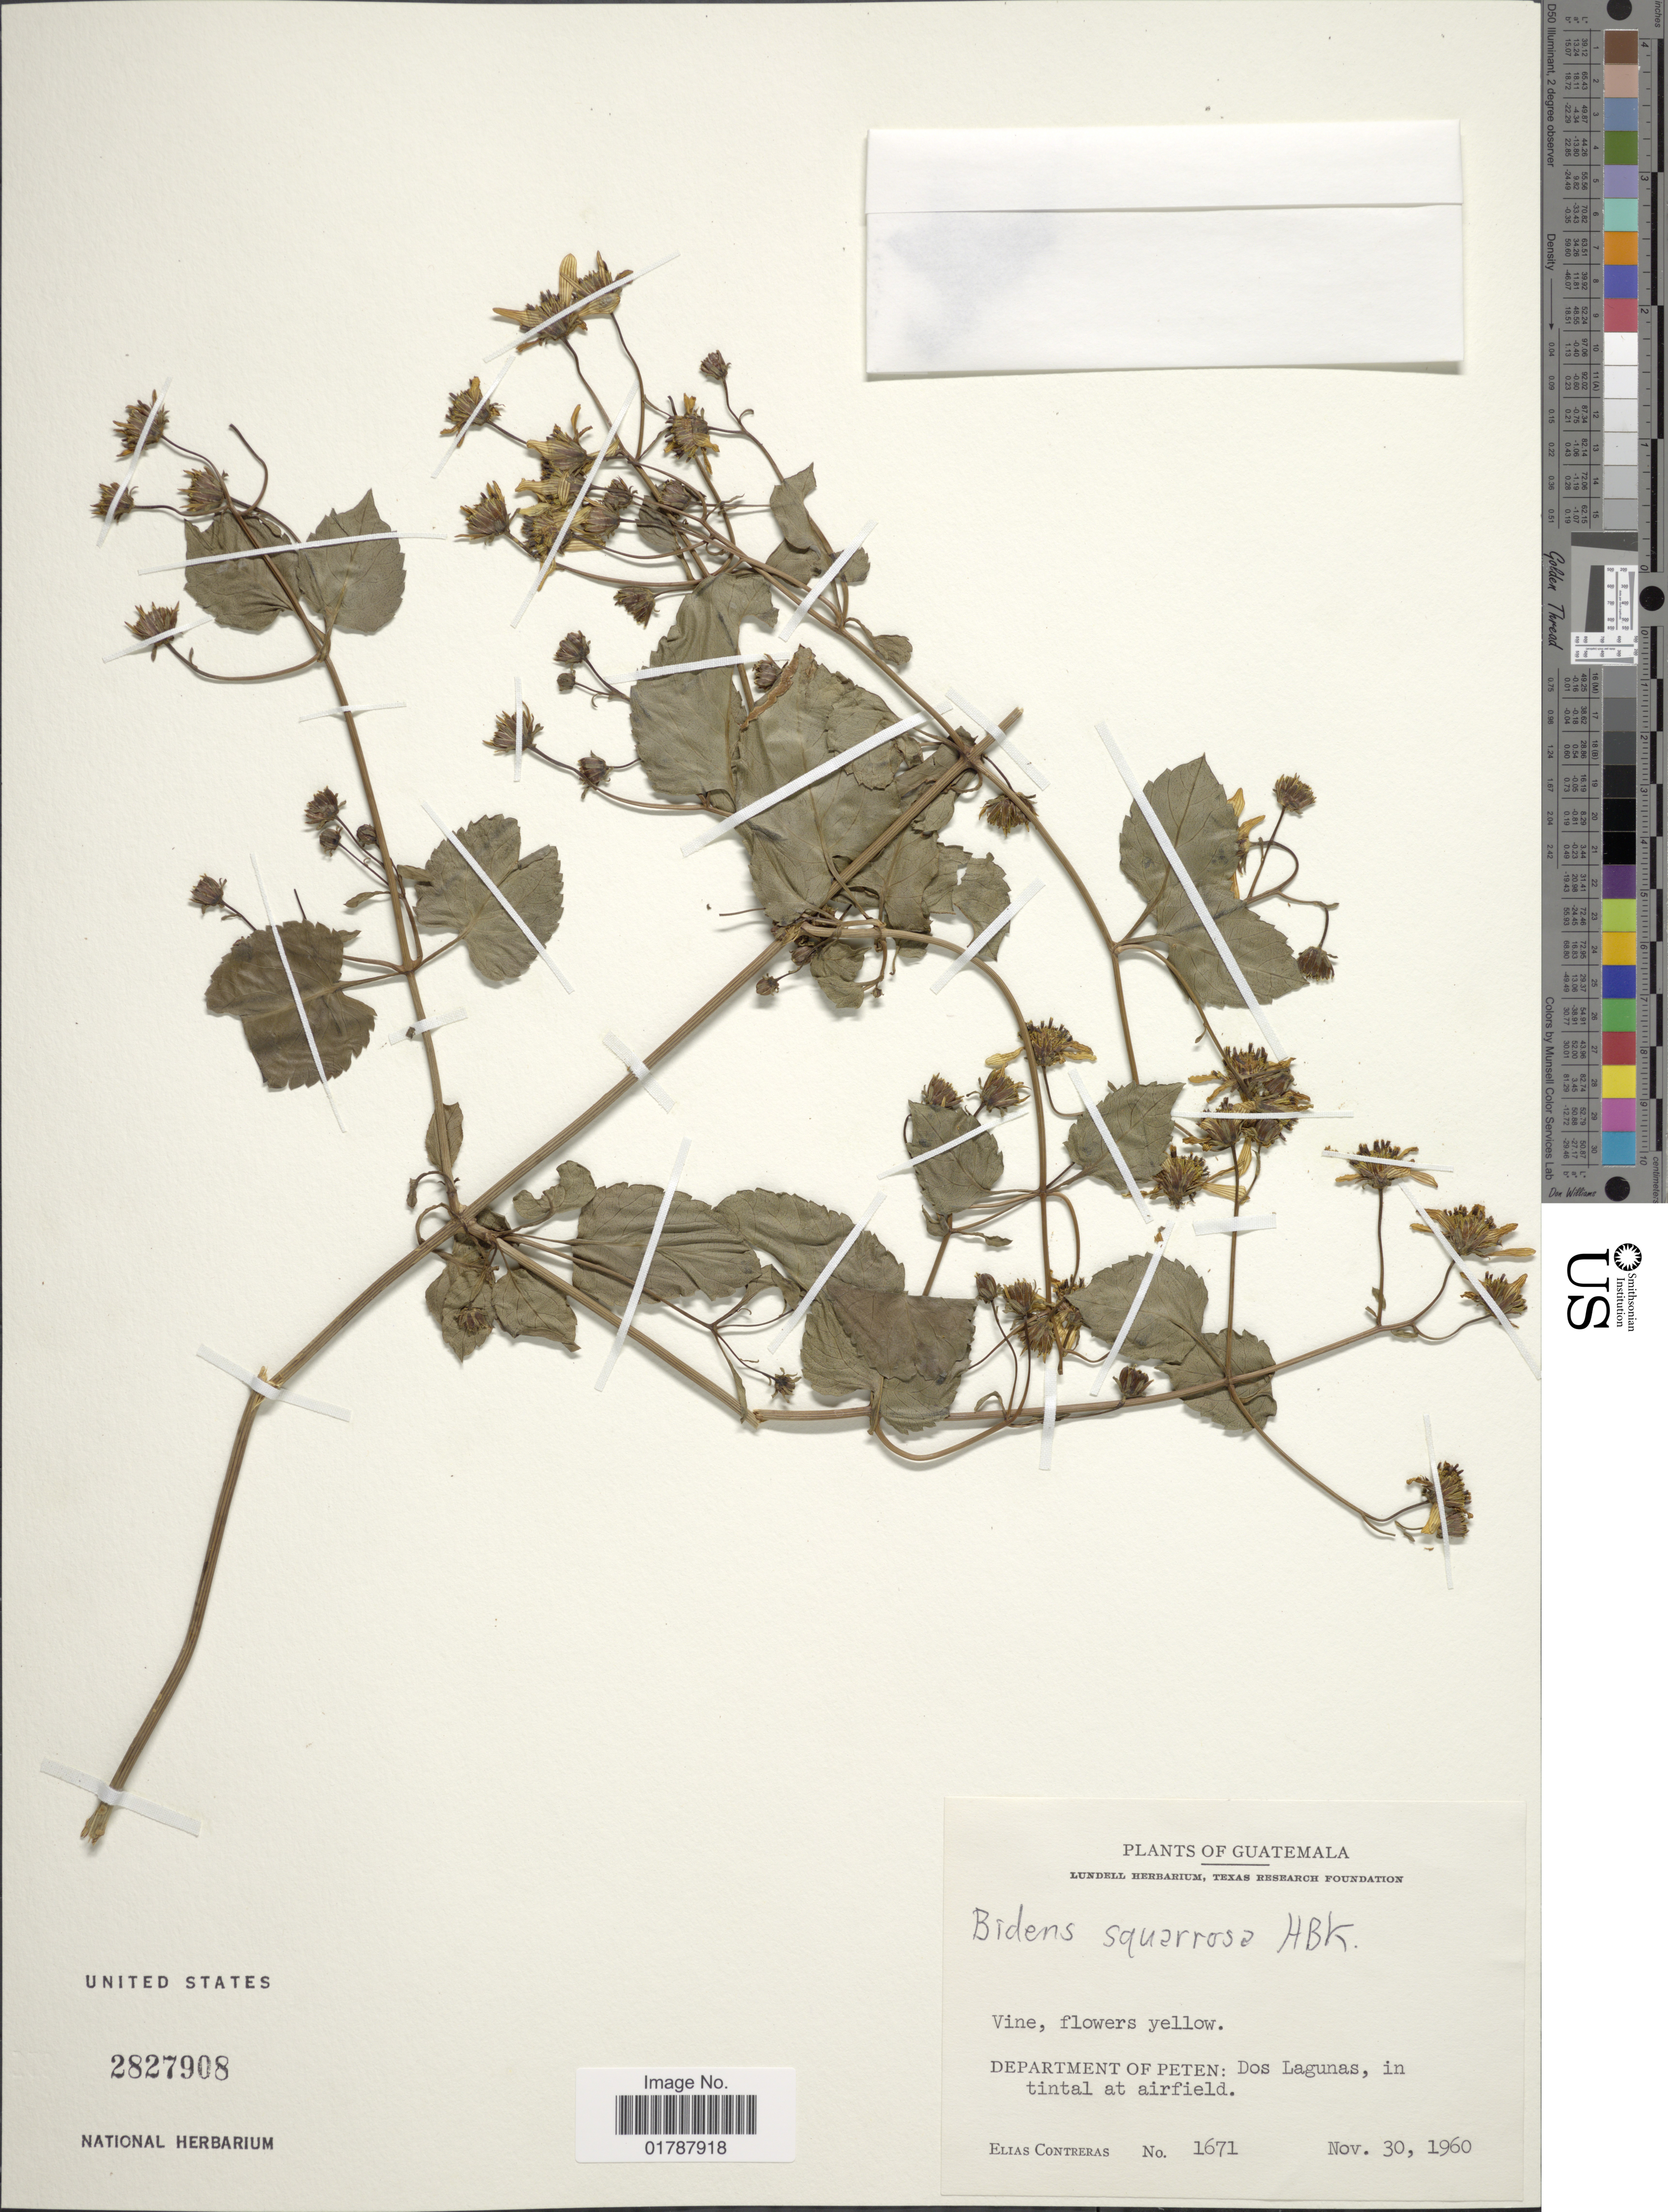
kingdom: Plantae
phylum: Tracheophyta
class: Magnoliopsida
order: Asterales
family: Asteraceae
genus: Bidens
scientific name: Bidens squarrosa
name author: Kunth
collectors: E. Contreras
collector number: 1671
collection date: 1960-11-30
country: Guatemala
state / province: El Petén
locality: Department of El Peten: Dos Lagunas, in tintal at airfield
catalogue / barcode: US 2827908